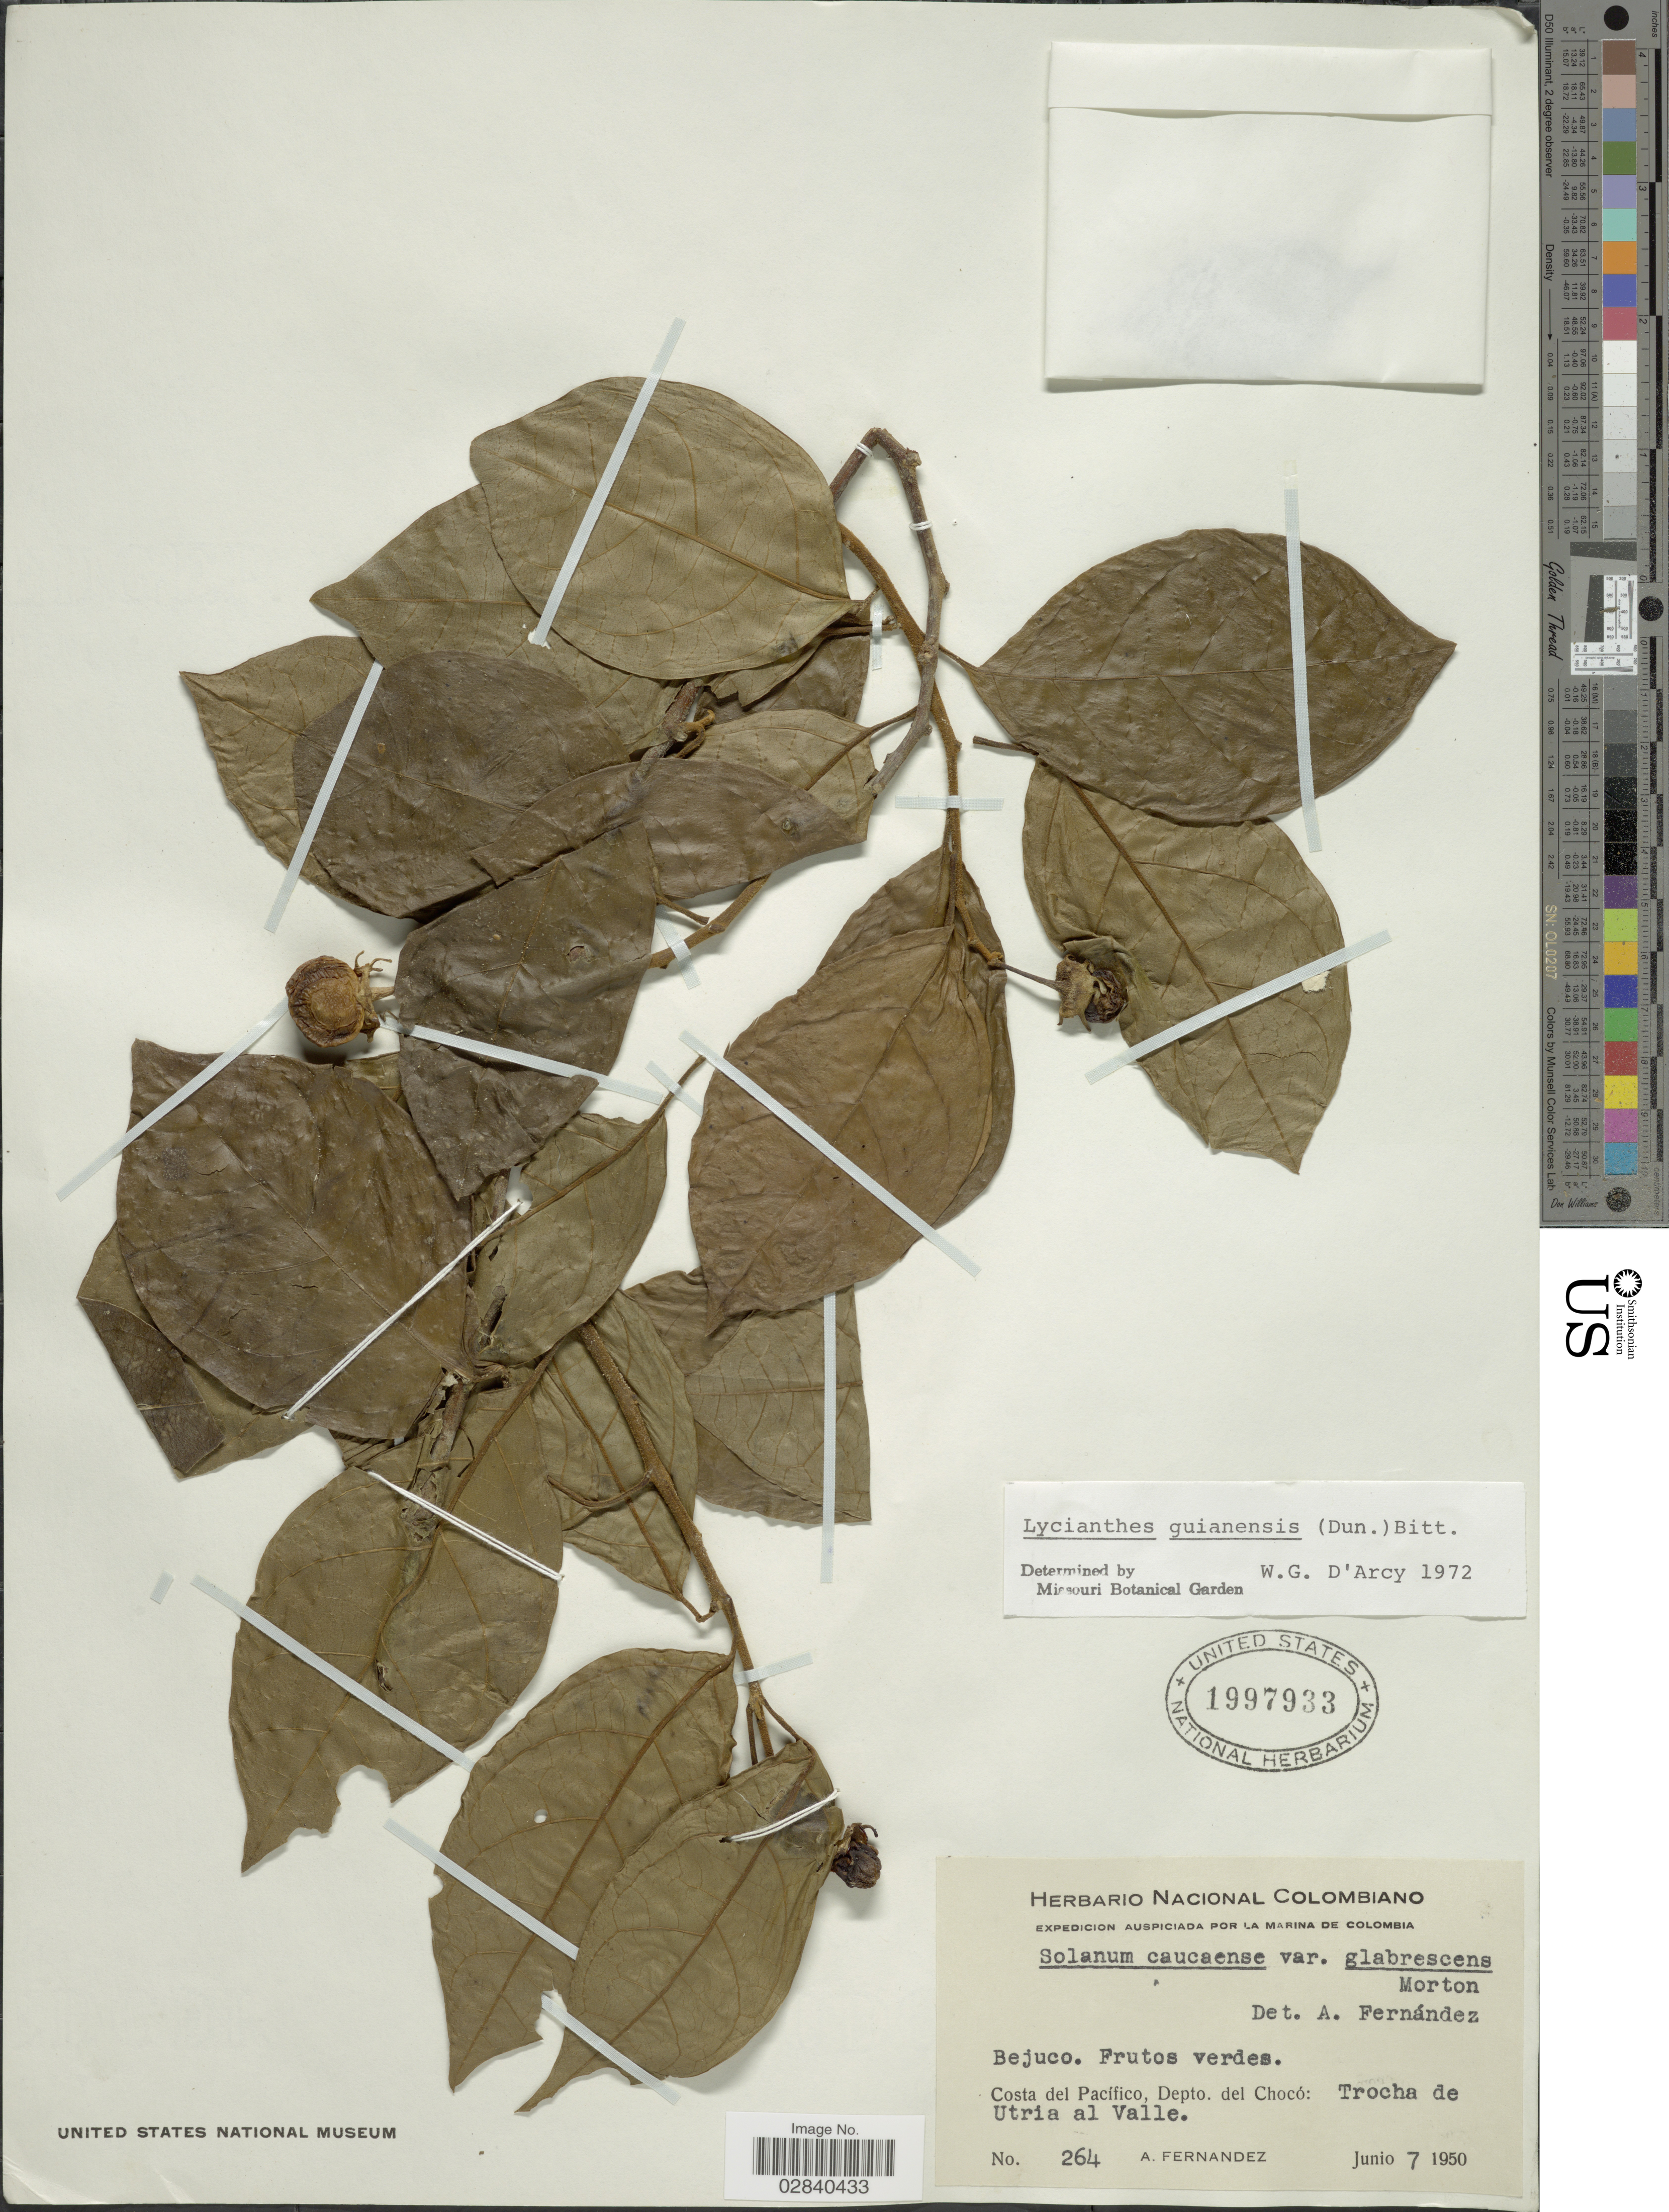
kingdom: Plantae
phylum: Tracheophyta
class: Magnoliopsida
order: Solanales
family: Solanaceae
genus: Lycianthes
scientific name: Lycianthes pauciflora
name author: (Vahl) Bitter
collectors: A. Fernandez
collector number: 264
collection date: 1950-06-07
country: Colombia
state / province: Chocó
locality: Costa del Pacifico, Depto. del Chocó: Trocha de Utria al Valle.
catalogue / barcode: US 1997933